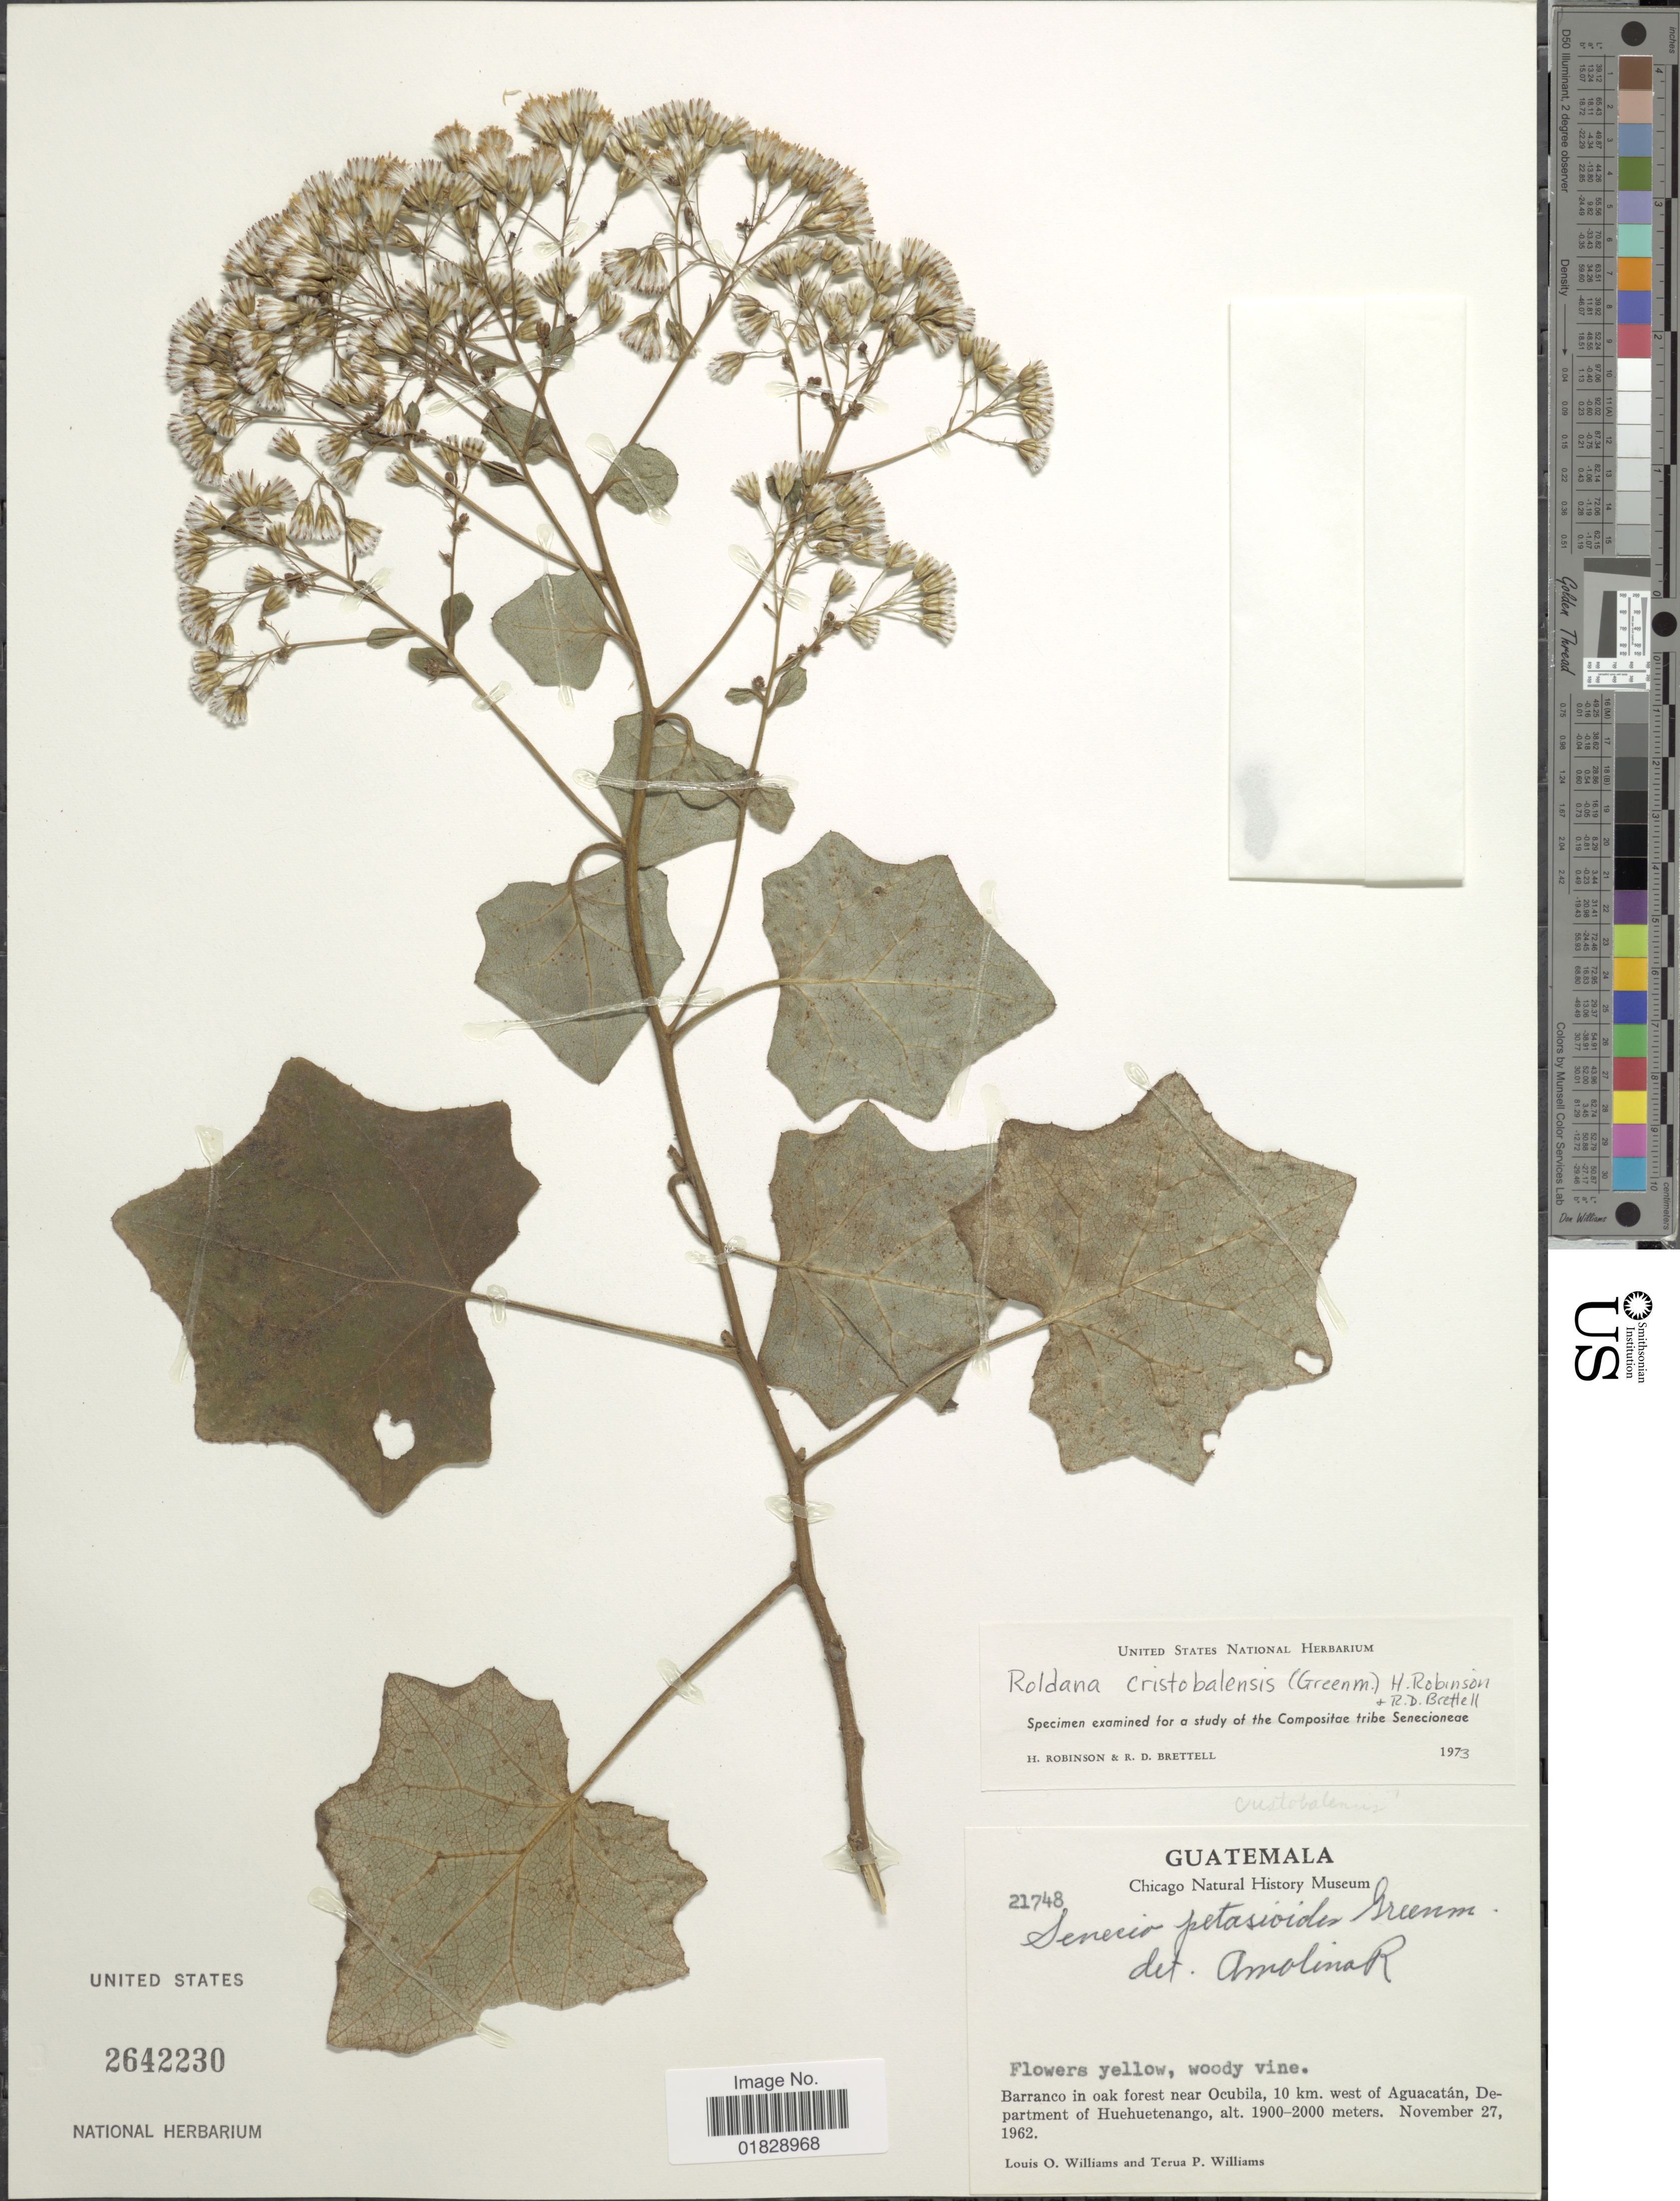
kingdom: Plantae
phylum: Tracheophyta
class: Magnoliopsida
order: Asterales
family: Asteraceae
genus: Roldana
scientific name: Roldana cristobalensis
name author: (Greenm.) H. Rob. & Brettell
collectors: L. O. Williams & T. P. Williams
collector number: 21748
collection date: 1962-11-27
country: Guatemala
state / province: Huehuetenango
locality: Barranco in oak forest near Ocubila, 10 km. west of Aguacatán, Department of Huehuetenango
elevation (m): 1900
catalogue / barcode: US 2642230